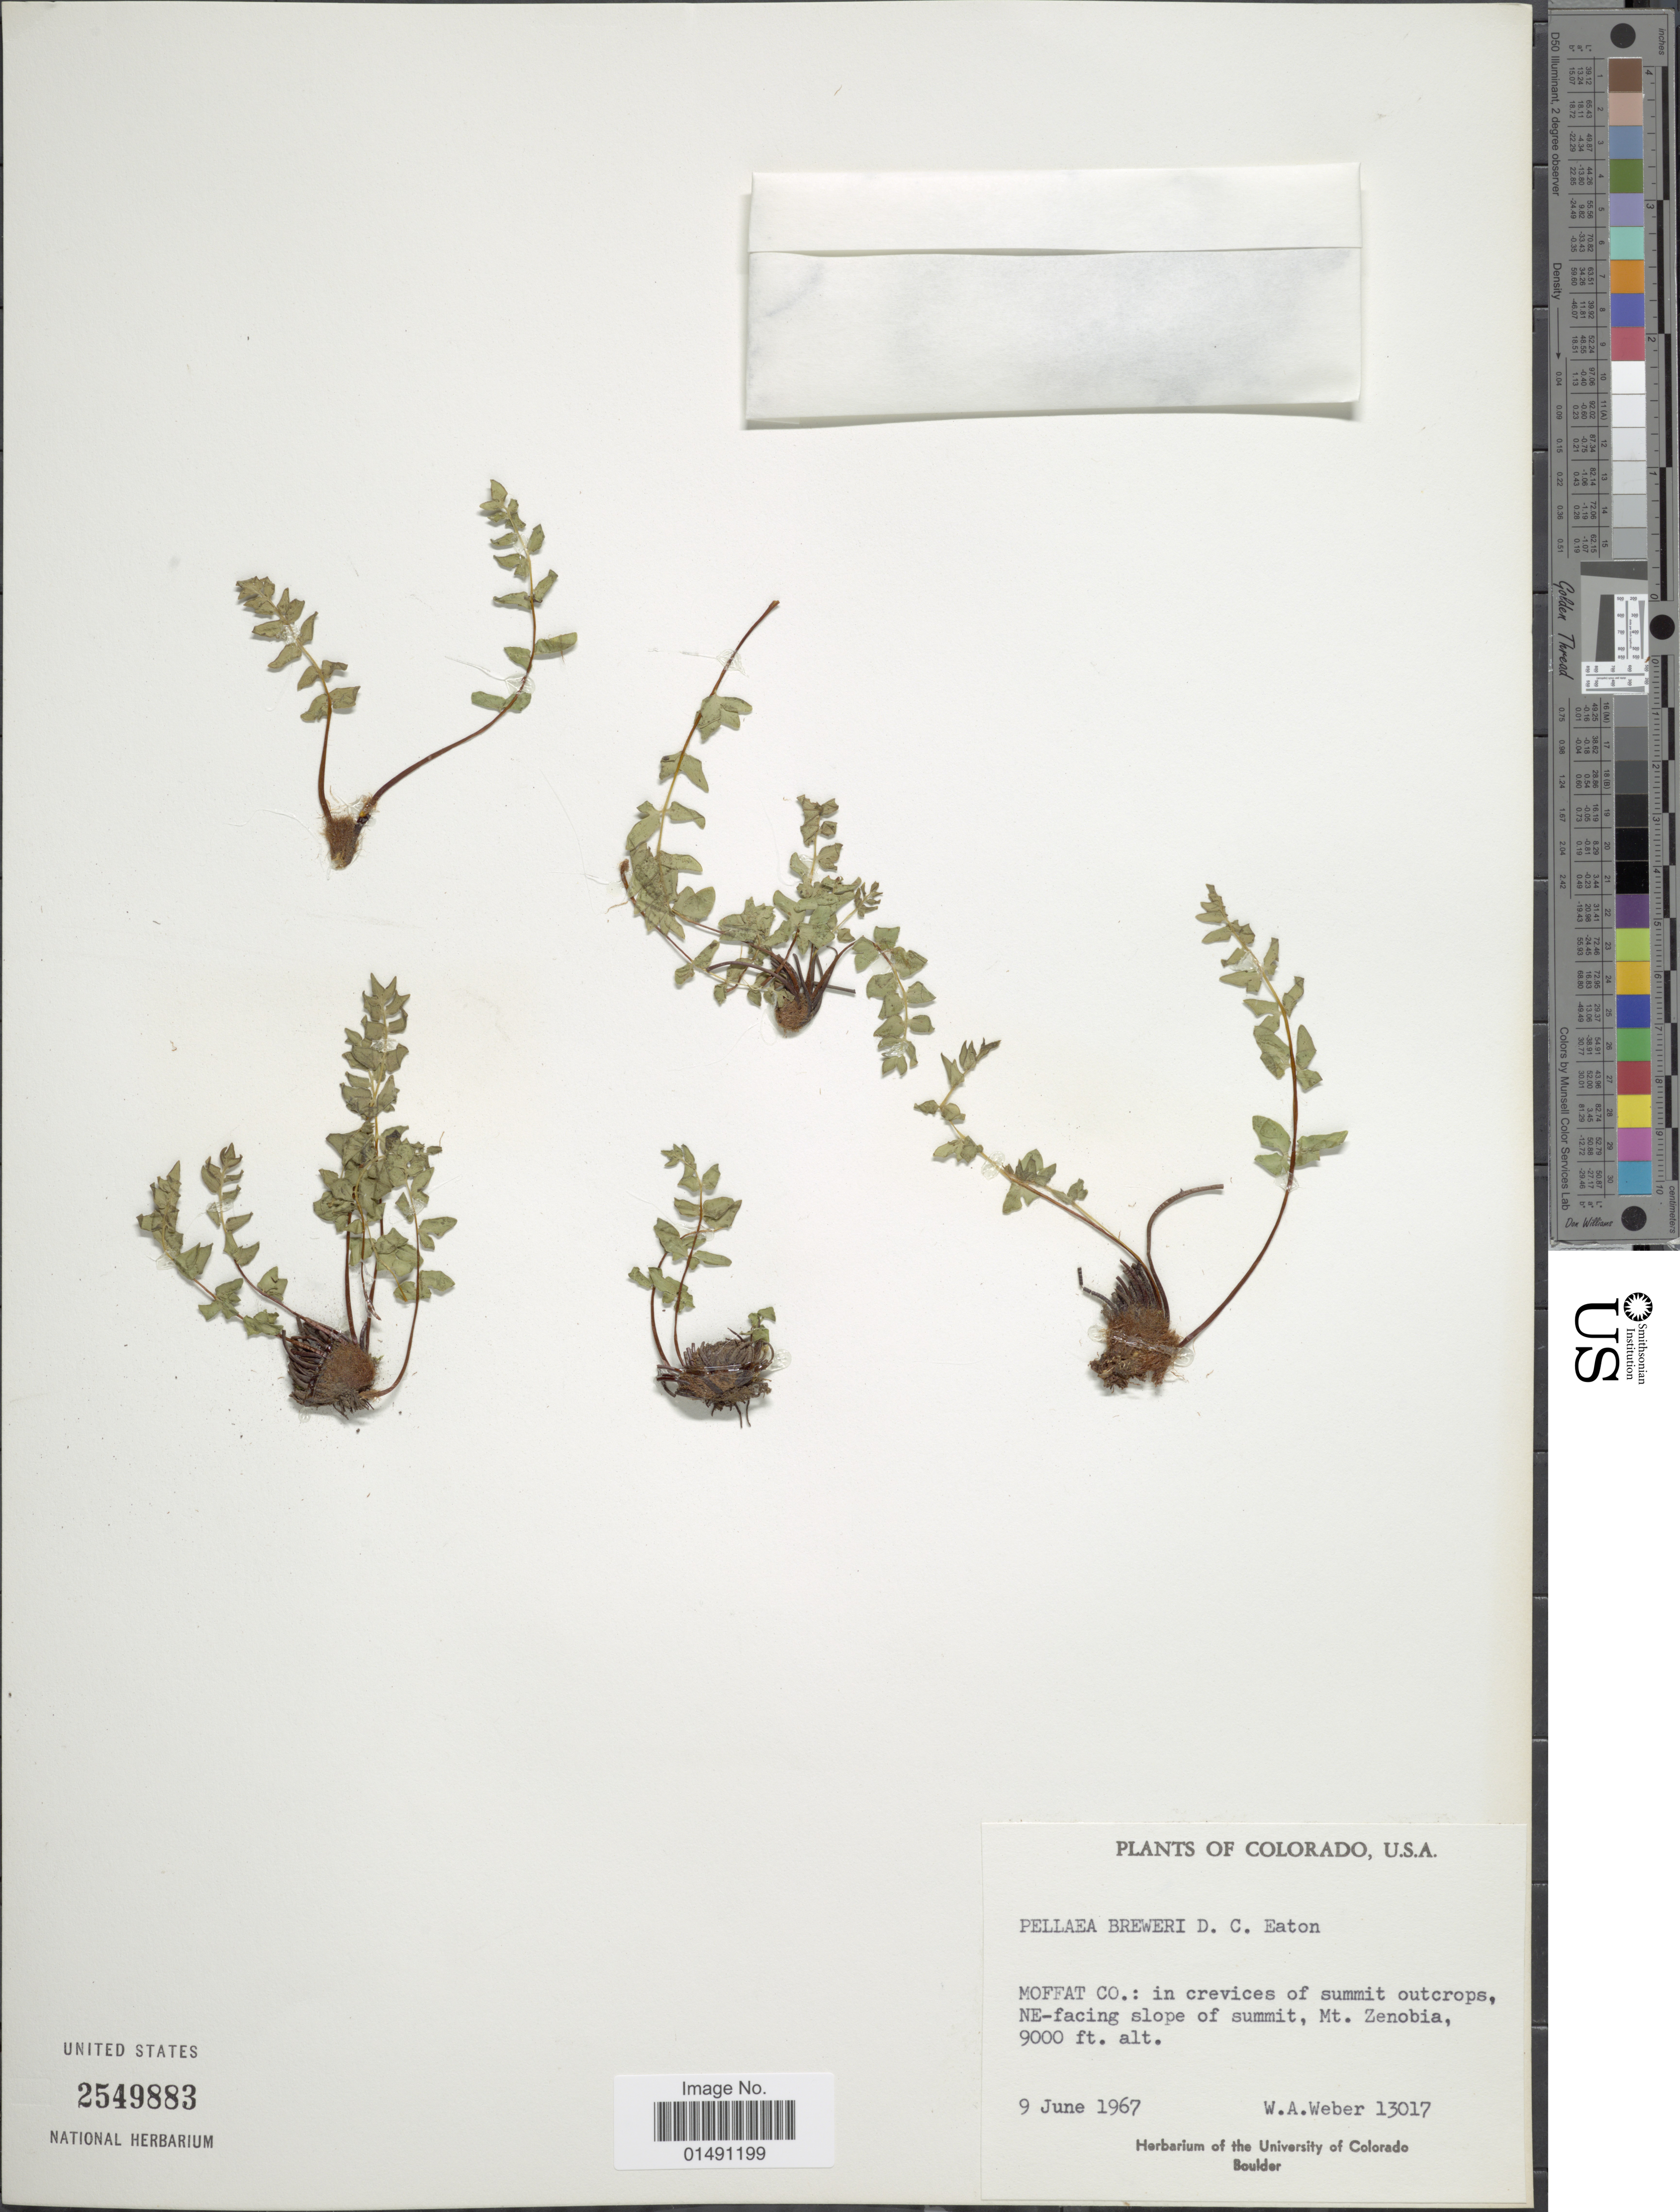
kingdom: Plantae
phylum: Tracheophyta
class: Polypodiopsida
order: Polypodiales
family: Pteridaceae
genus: Pellaea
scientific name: Pellaea breweri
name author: D.C. Eaton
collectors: W. A. Weber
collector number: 13017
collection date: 1967-06-09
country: United States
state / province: Colorado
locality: Moffat Co: in crevices of summit outcrops NE-facinge slope of summt, Mt Zenobia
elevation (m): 2743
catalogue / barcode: US 2549883